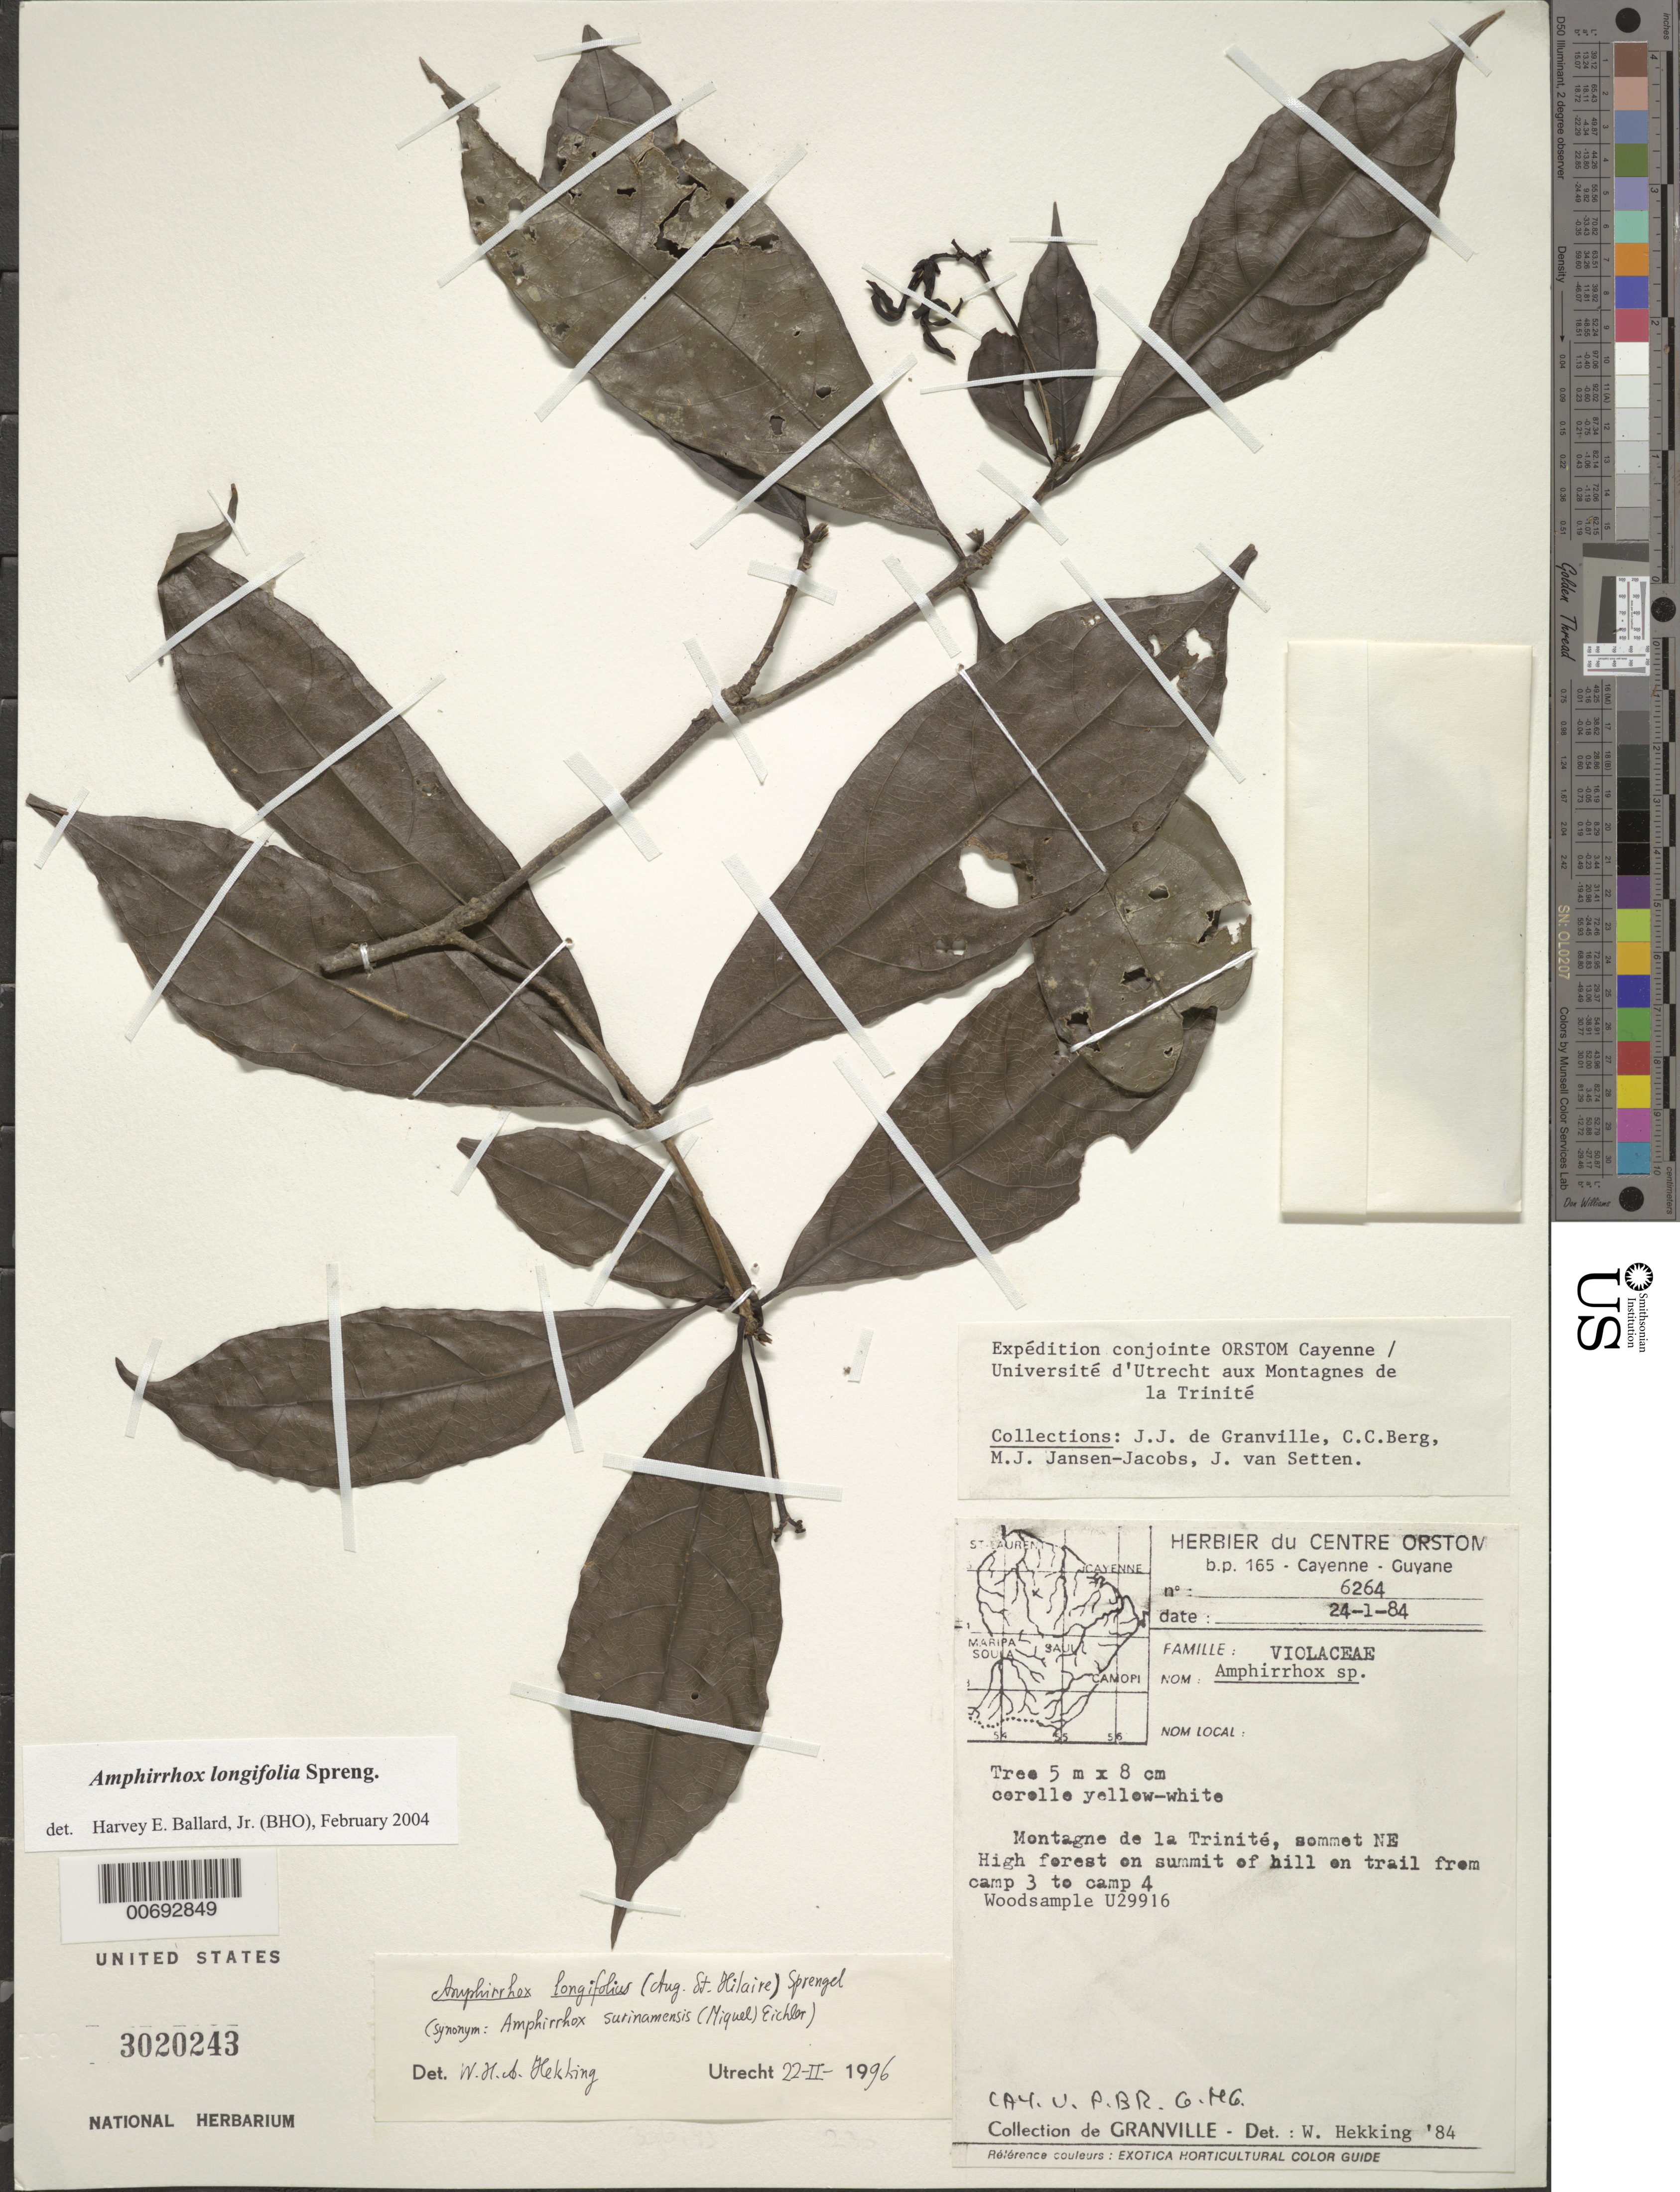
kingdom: Plantae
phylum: Tracheophyta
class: Magnoliopsida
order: Malpighiales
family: Violaceae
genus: Amphirrhox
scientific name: Amphirrhox longifolia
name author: (A. St.-Hil.) Spreng.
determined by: Ballard, Harvey E.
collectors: J.-J. de Granville, C. C. Berg, M. J. Jansen-Jacobs & J. van Setten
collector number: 6264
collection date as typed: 24-Jan-84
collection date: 1984-01-24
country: French Guiana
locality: Montagnes de la Trinité, sommet NE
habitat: High forest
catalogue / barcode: US 3020243